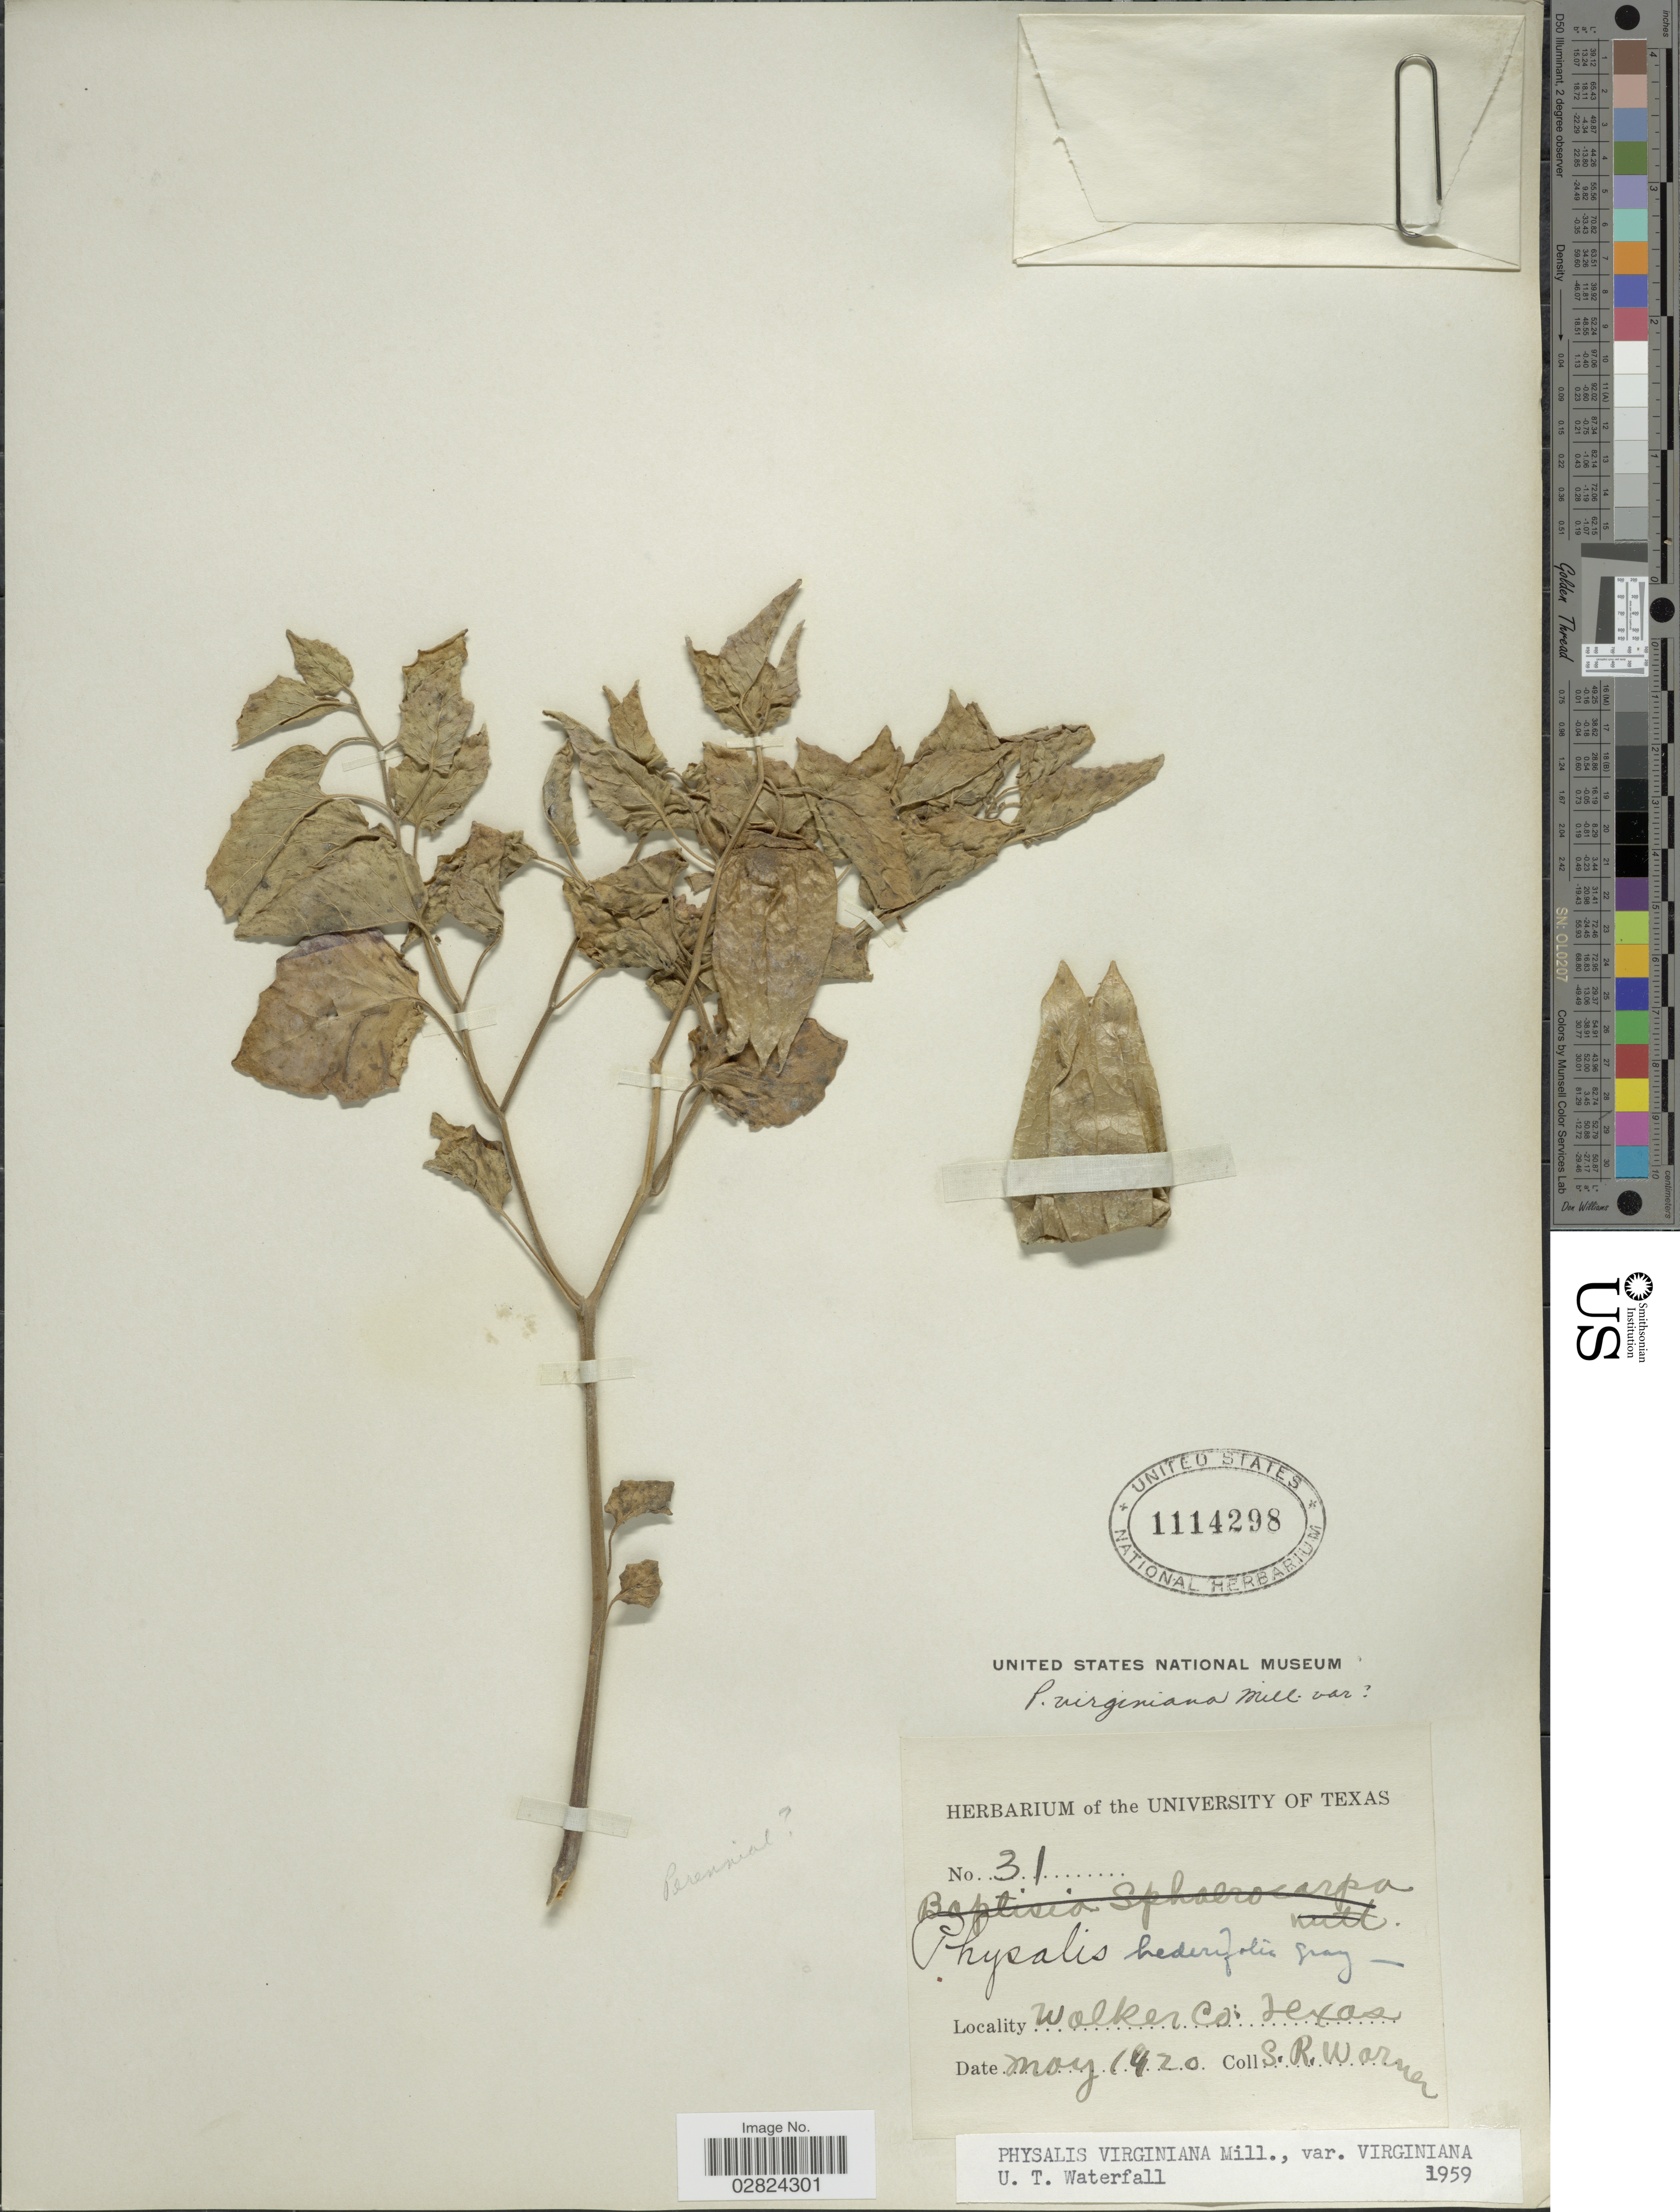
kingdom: Plantae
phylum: Tracheophyta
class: Magnoliopsida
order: Solanales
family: Solanaceae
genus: Physalis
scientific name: Physalis virginiana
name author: Mill.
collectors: S. Warner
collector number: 31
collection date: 1920-05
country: United States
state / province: Texas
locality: Walker Co.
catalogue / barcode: US 1114298